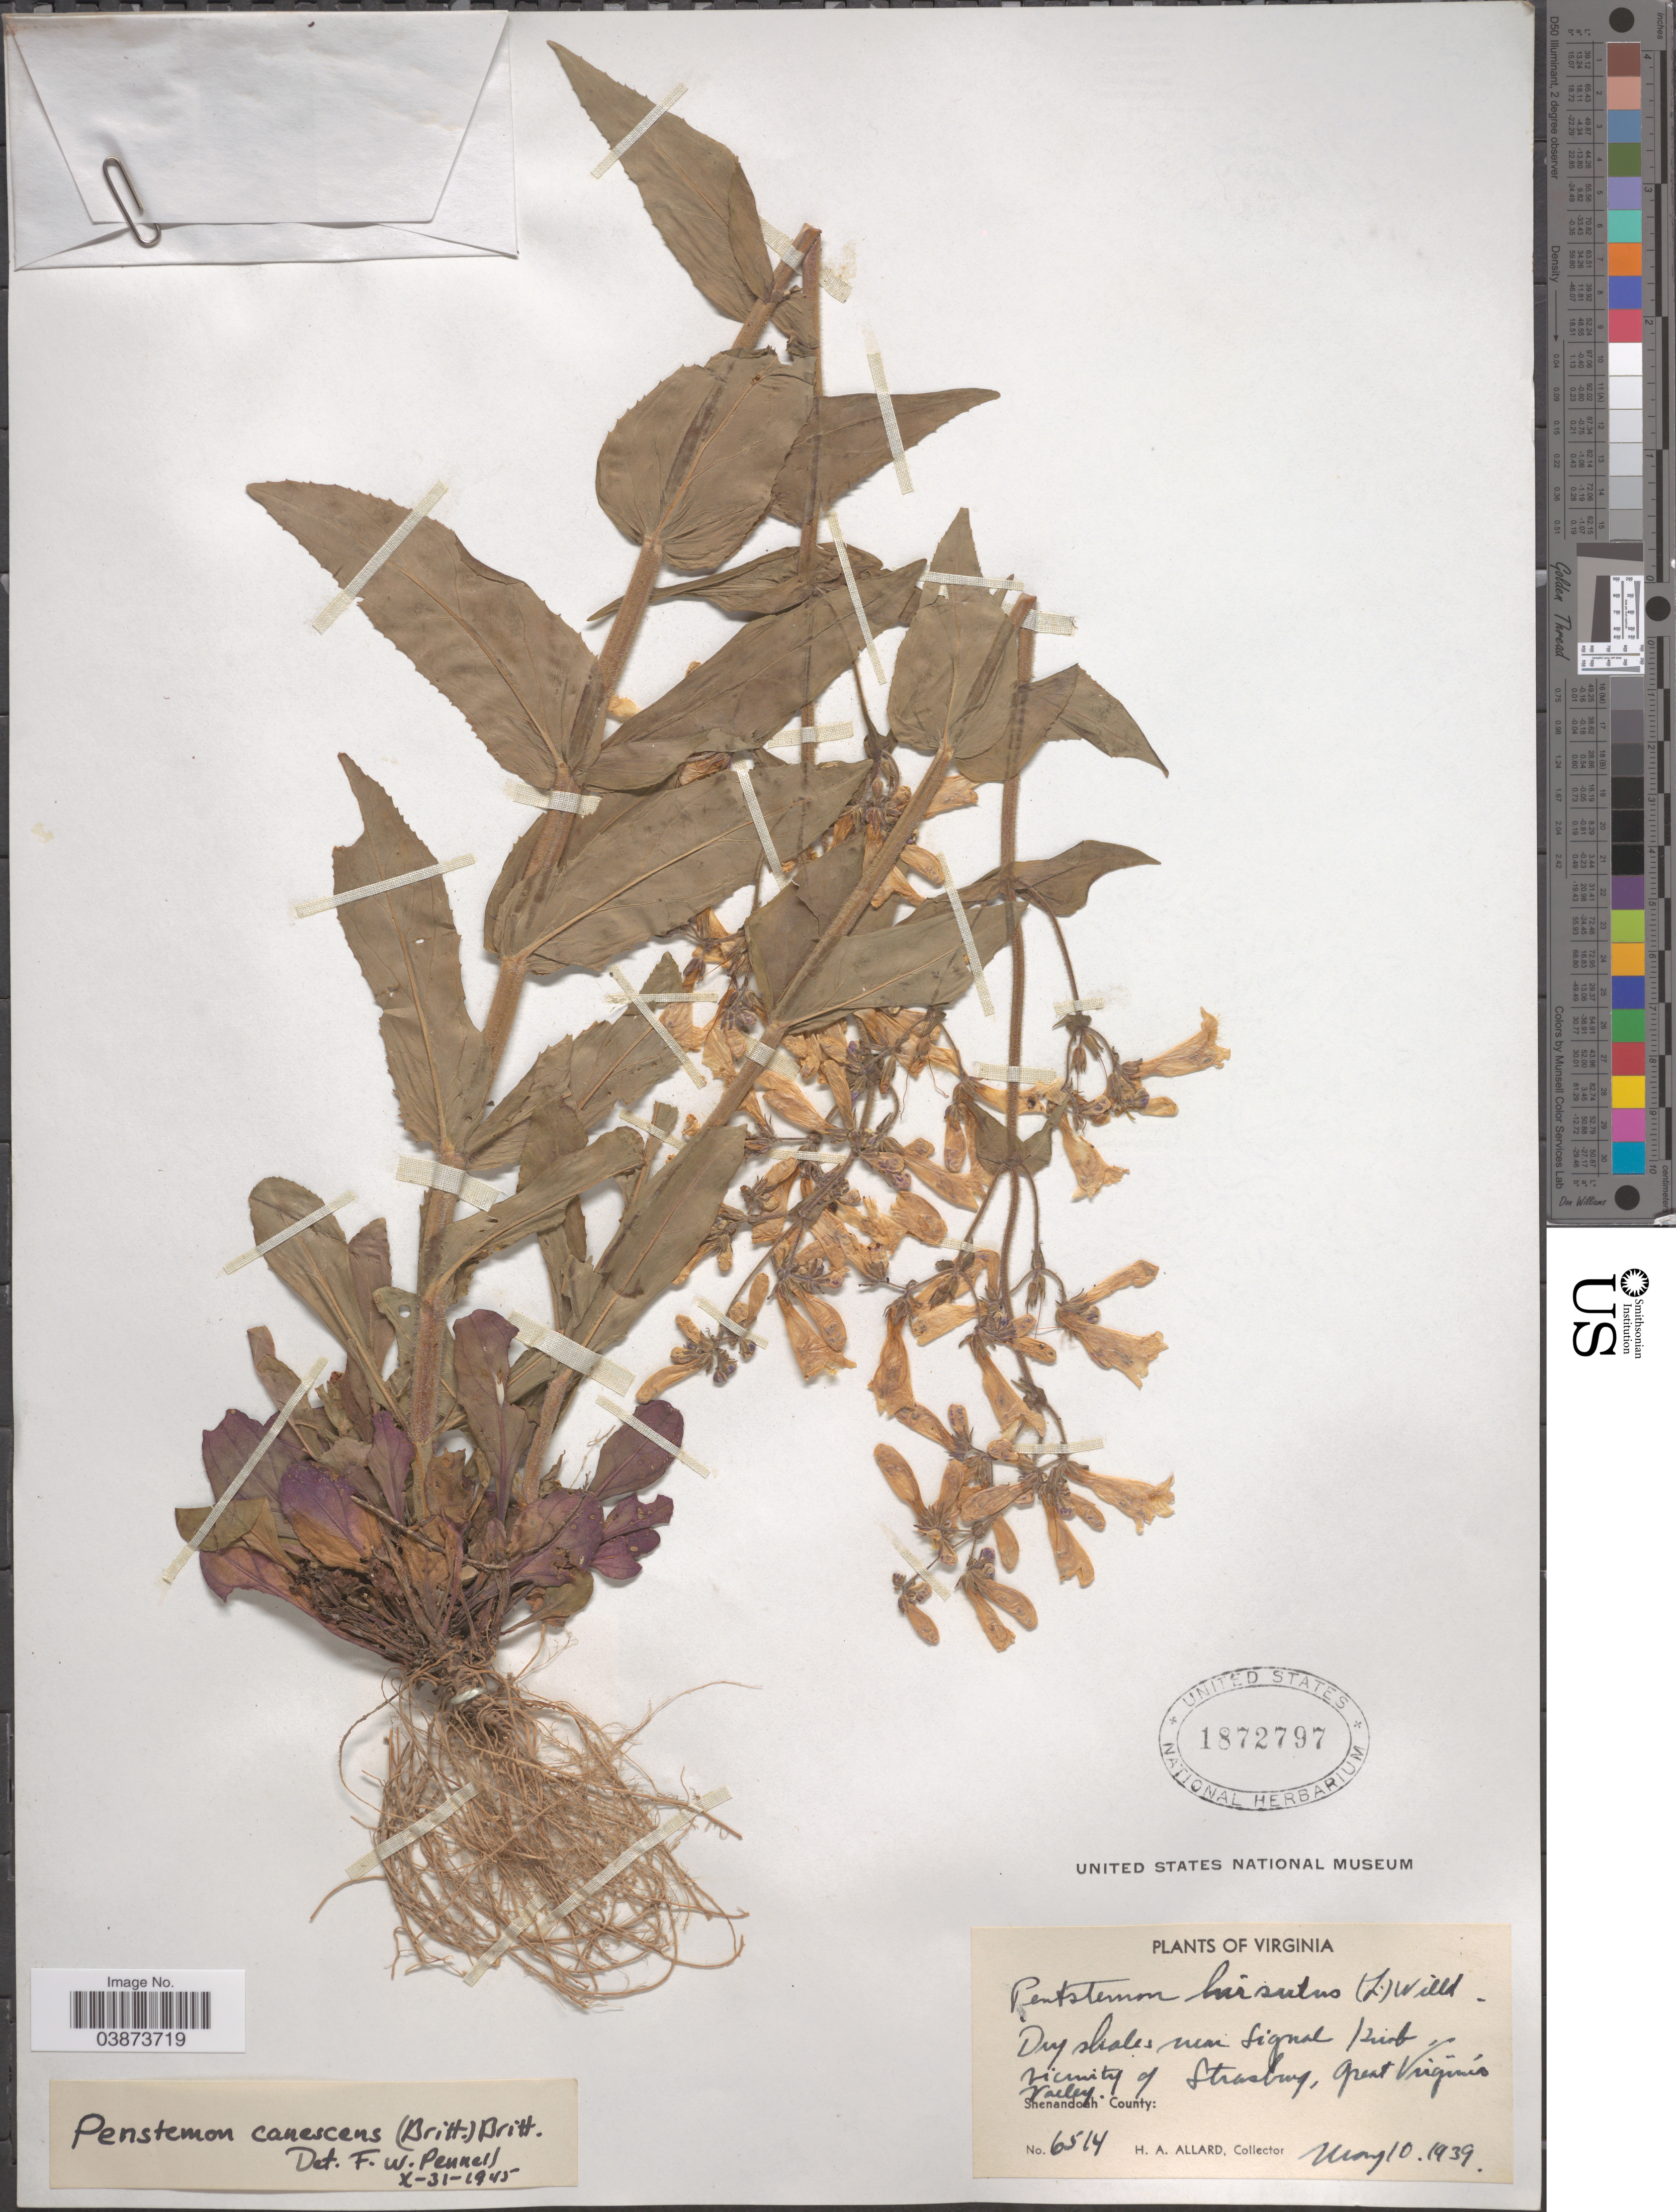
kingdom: Plantae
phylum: Tracheophyta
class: Magnoliopsida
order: Lamiales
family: Plantaginaceae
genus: Penstemon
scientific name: Penstemon canescens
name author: L.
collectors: H. A. Allard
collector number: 6514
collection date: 1939-05-10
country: United States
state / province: Virginia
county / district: Shenandoah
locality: Dry shales near Signal Knob, vicinity of Strasburg, Great Virginia Valley.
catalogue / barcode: US 1872797